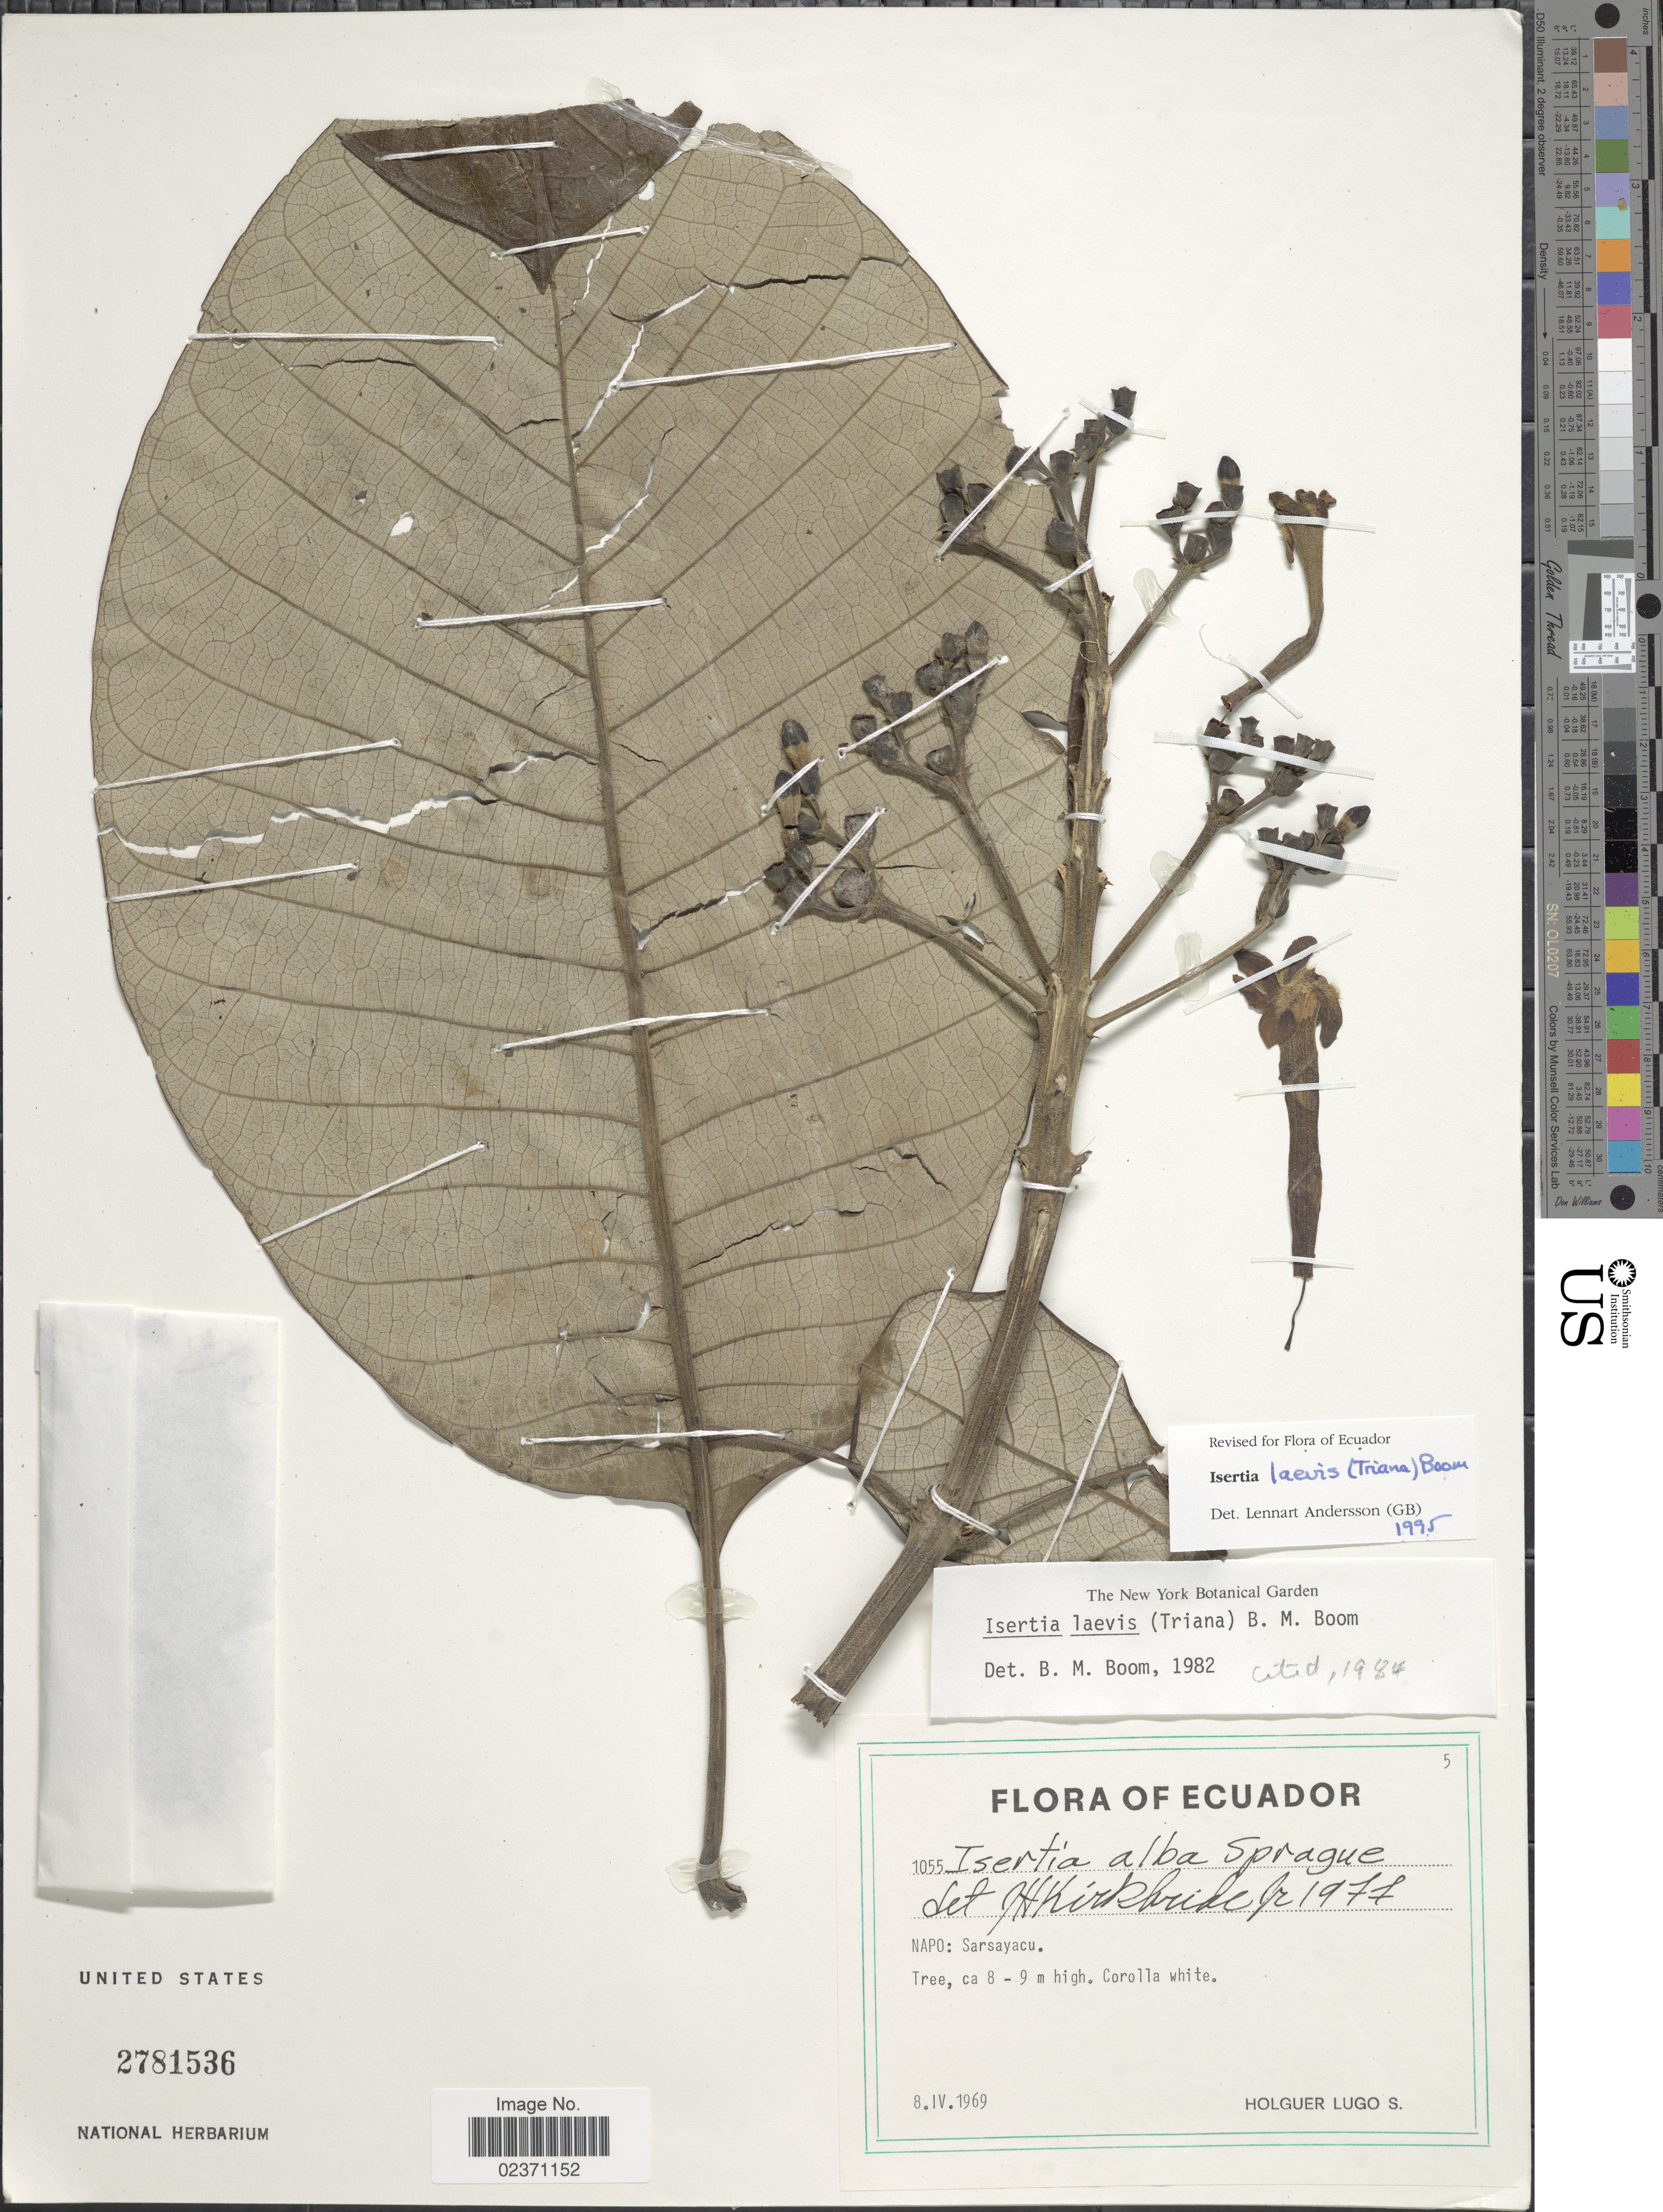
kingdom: Plantae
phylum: Tracheophyta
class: Magnoliopsida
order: Gentianales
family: Rubiaceae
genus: Isertia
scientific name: Isertia laevis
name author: (Triana) B.M. Boom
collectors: H. Lugo S.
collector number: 1055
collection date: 1969-04-08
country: Ecuador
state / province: Napo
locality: Sarsayacu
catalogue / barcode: US 2781536